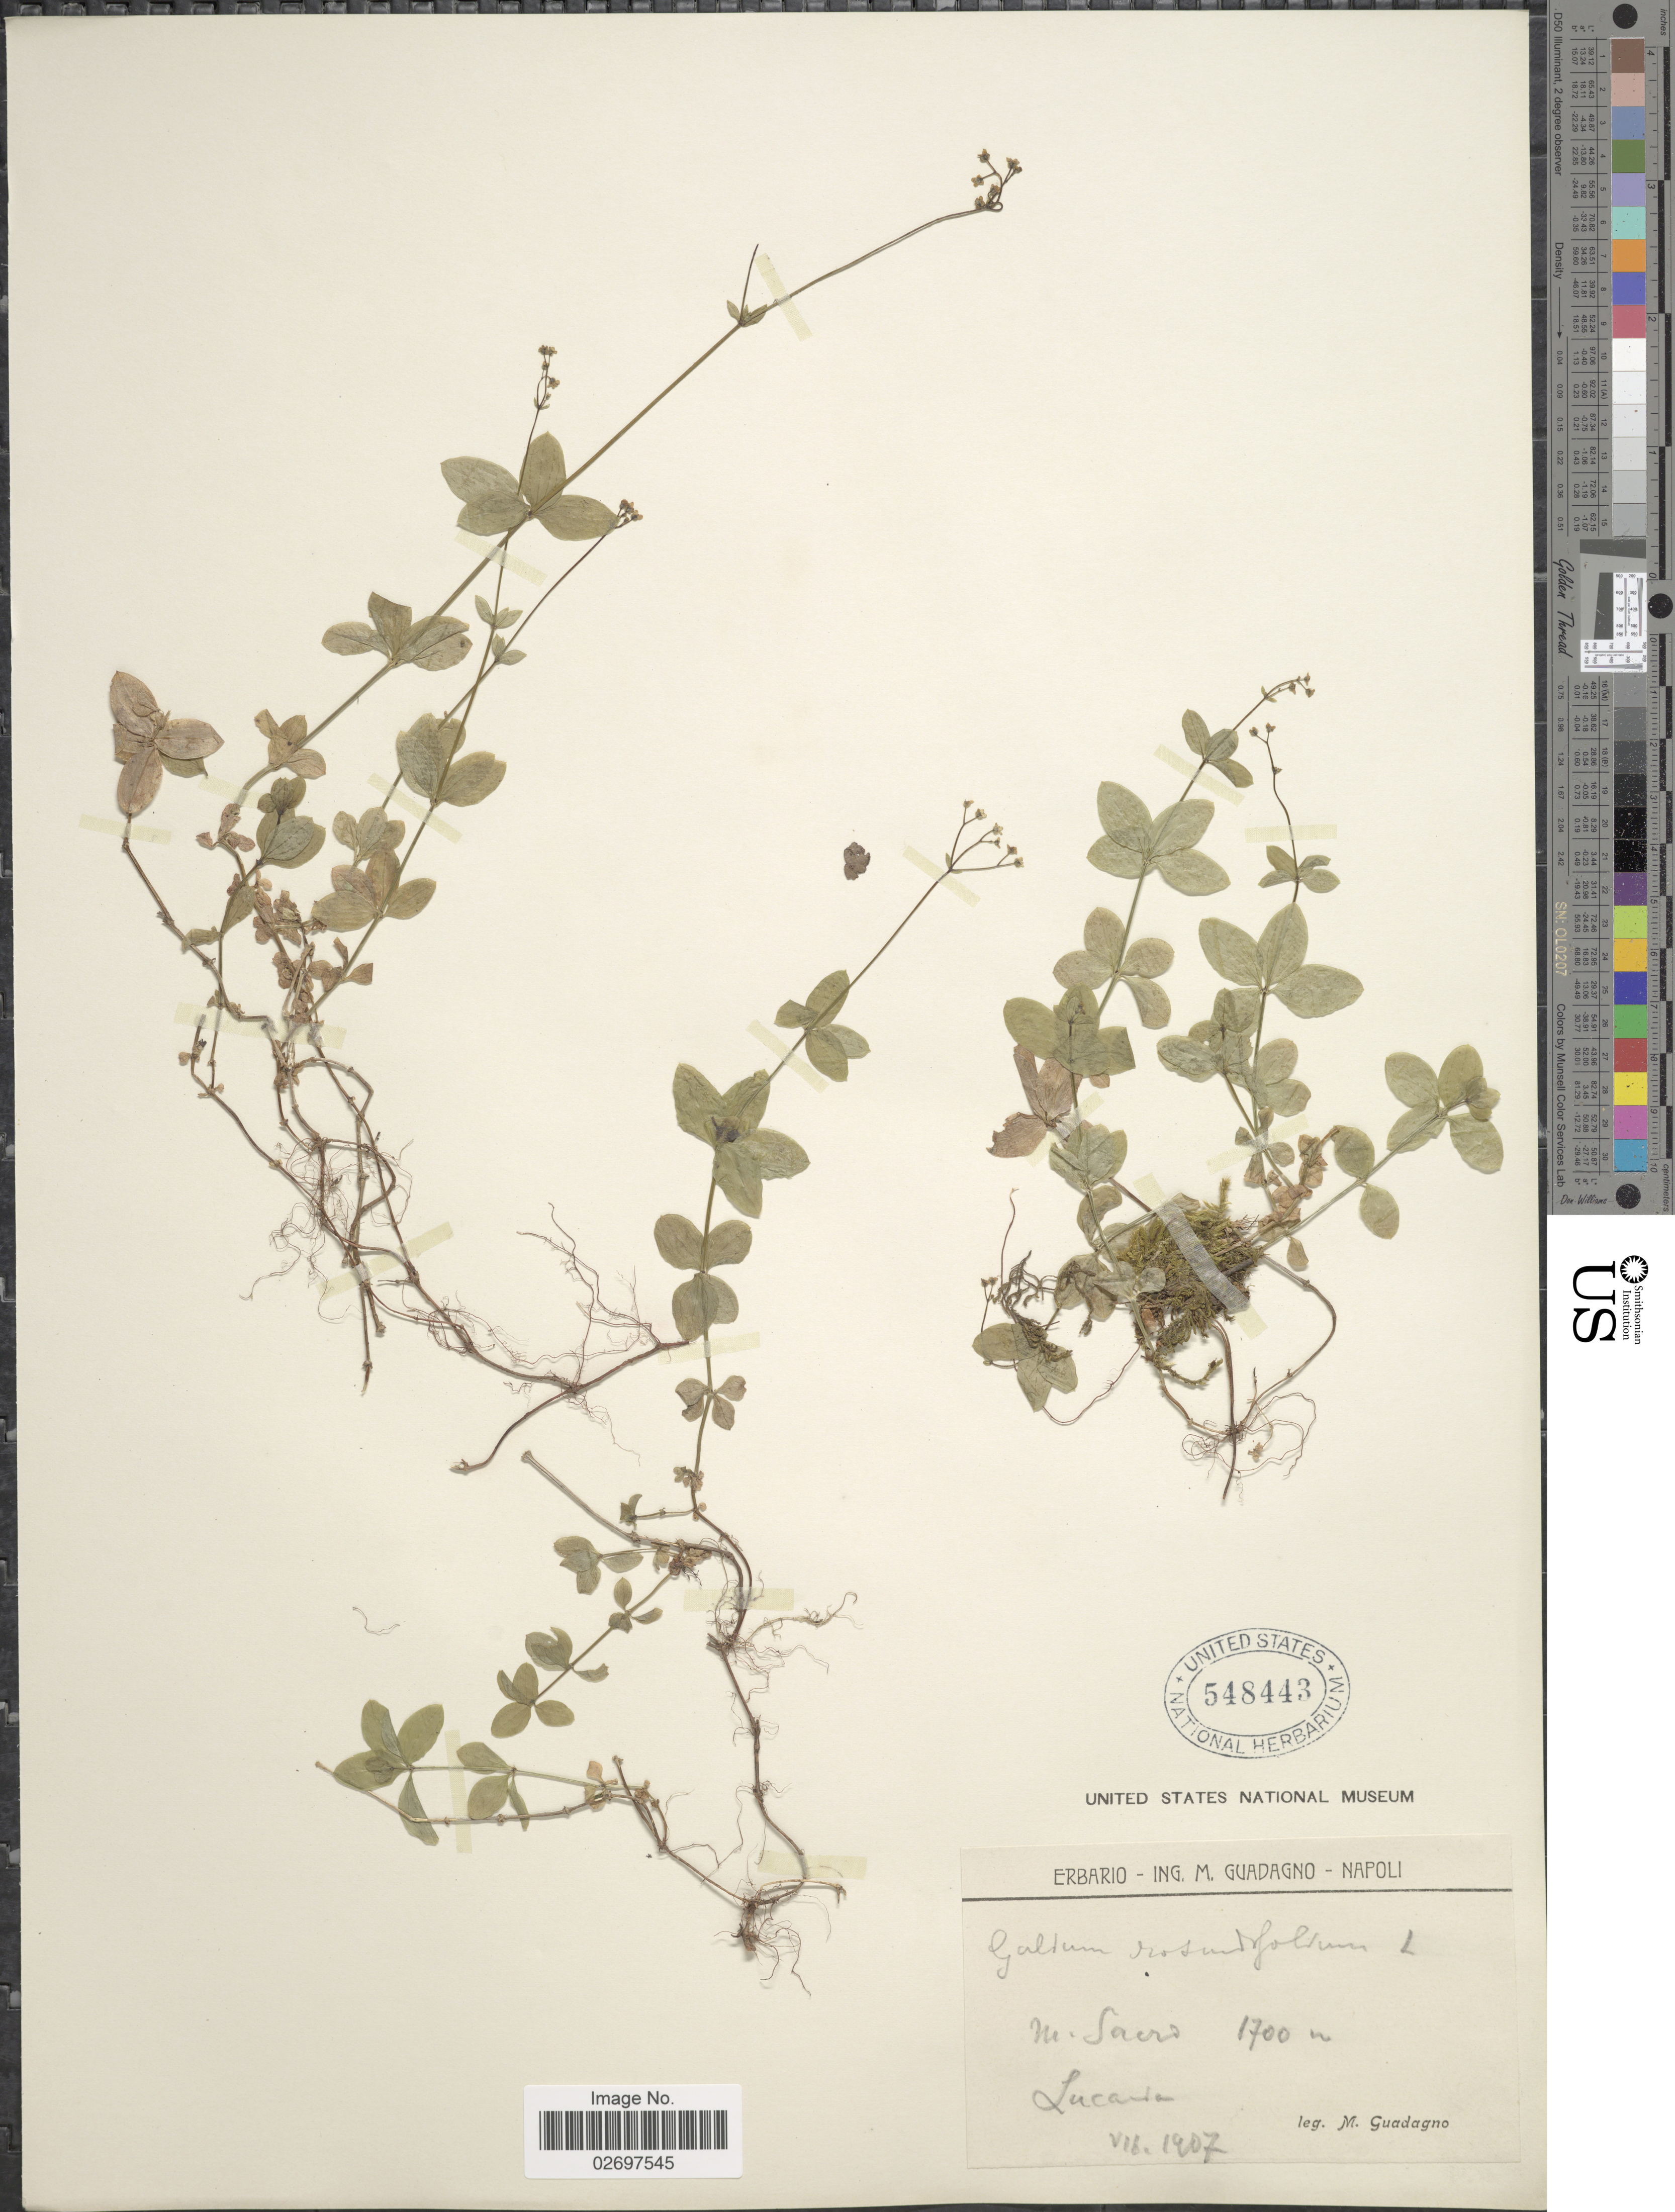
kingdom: Plantae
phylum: Tracheophyta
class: Magnoliopsida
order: Gentianales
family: Rubiaceae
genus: Galium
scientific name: Galium rotundifolium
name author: L.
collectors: M. Guadagno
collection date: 1907-07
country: Italy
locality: M. Sacro. Lucani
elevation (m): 1700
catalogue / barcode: US 548443